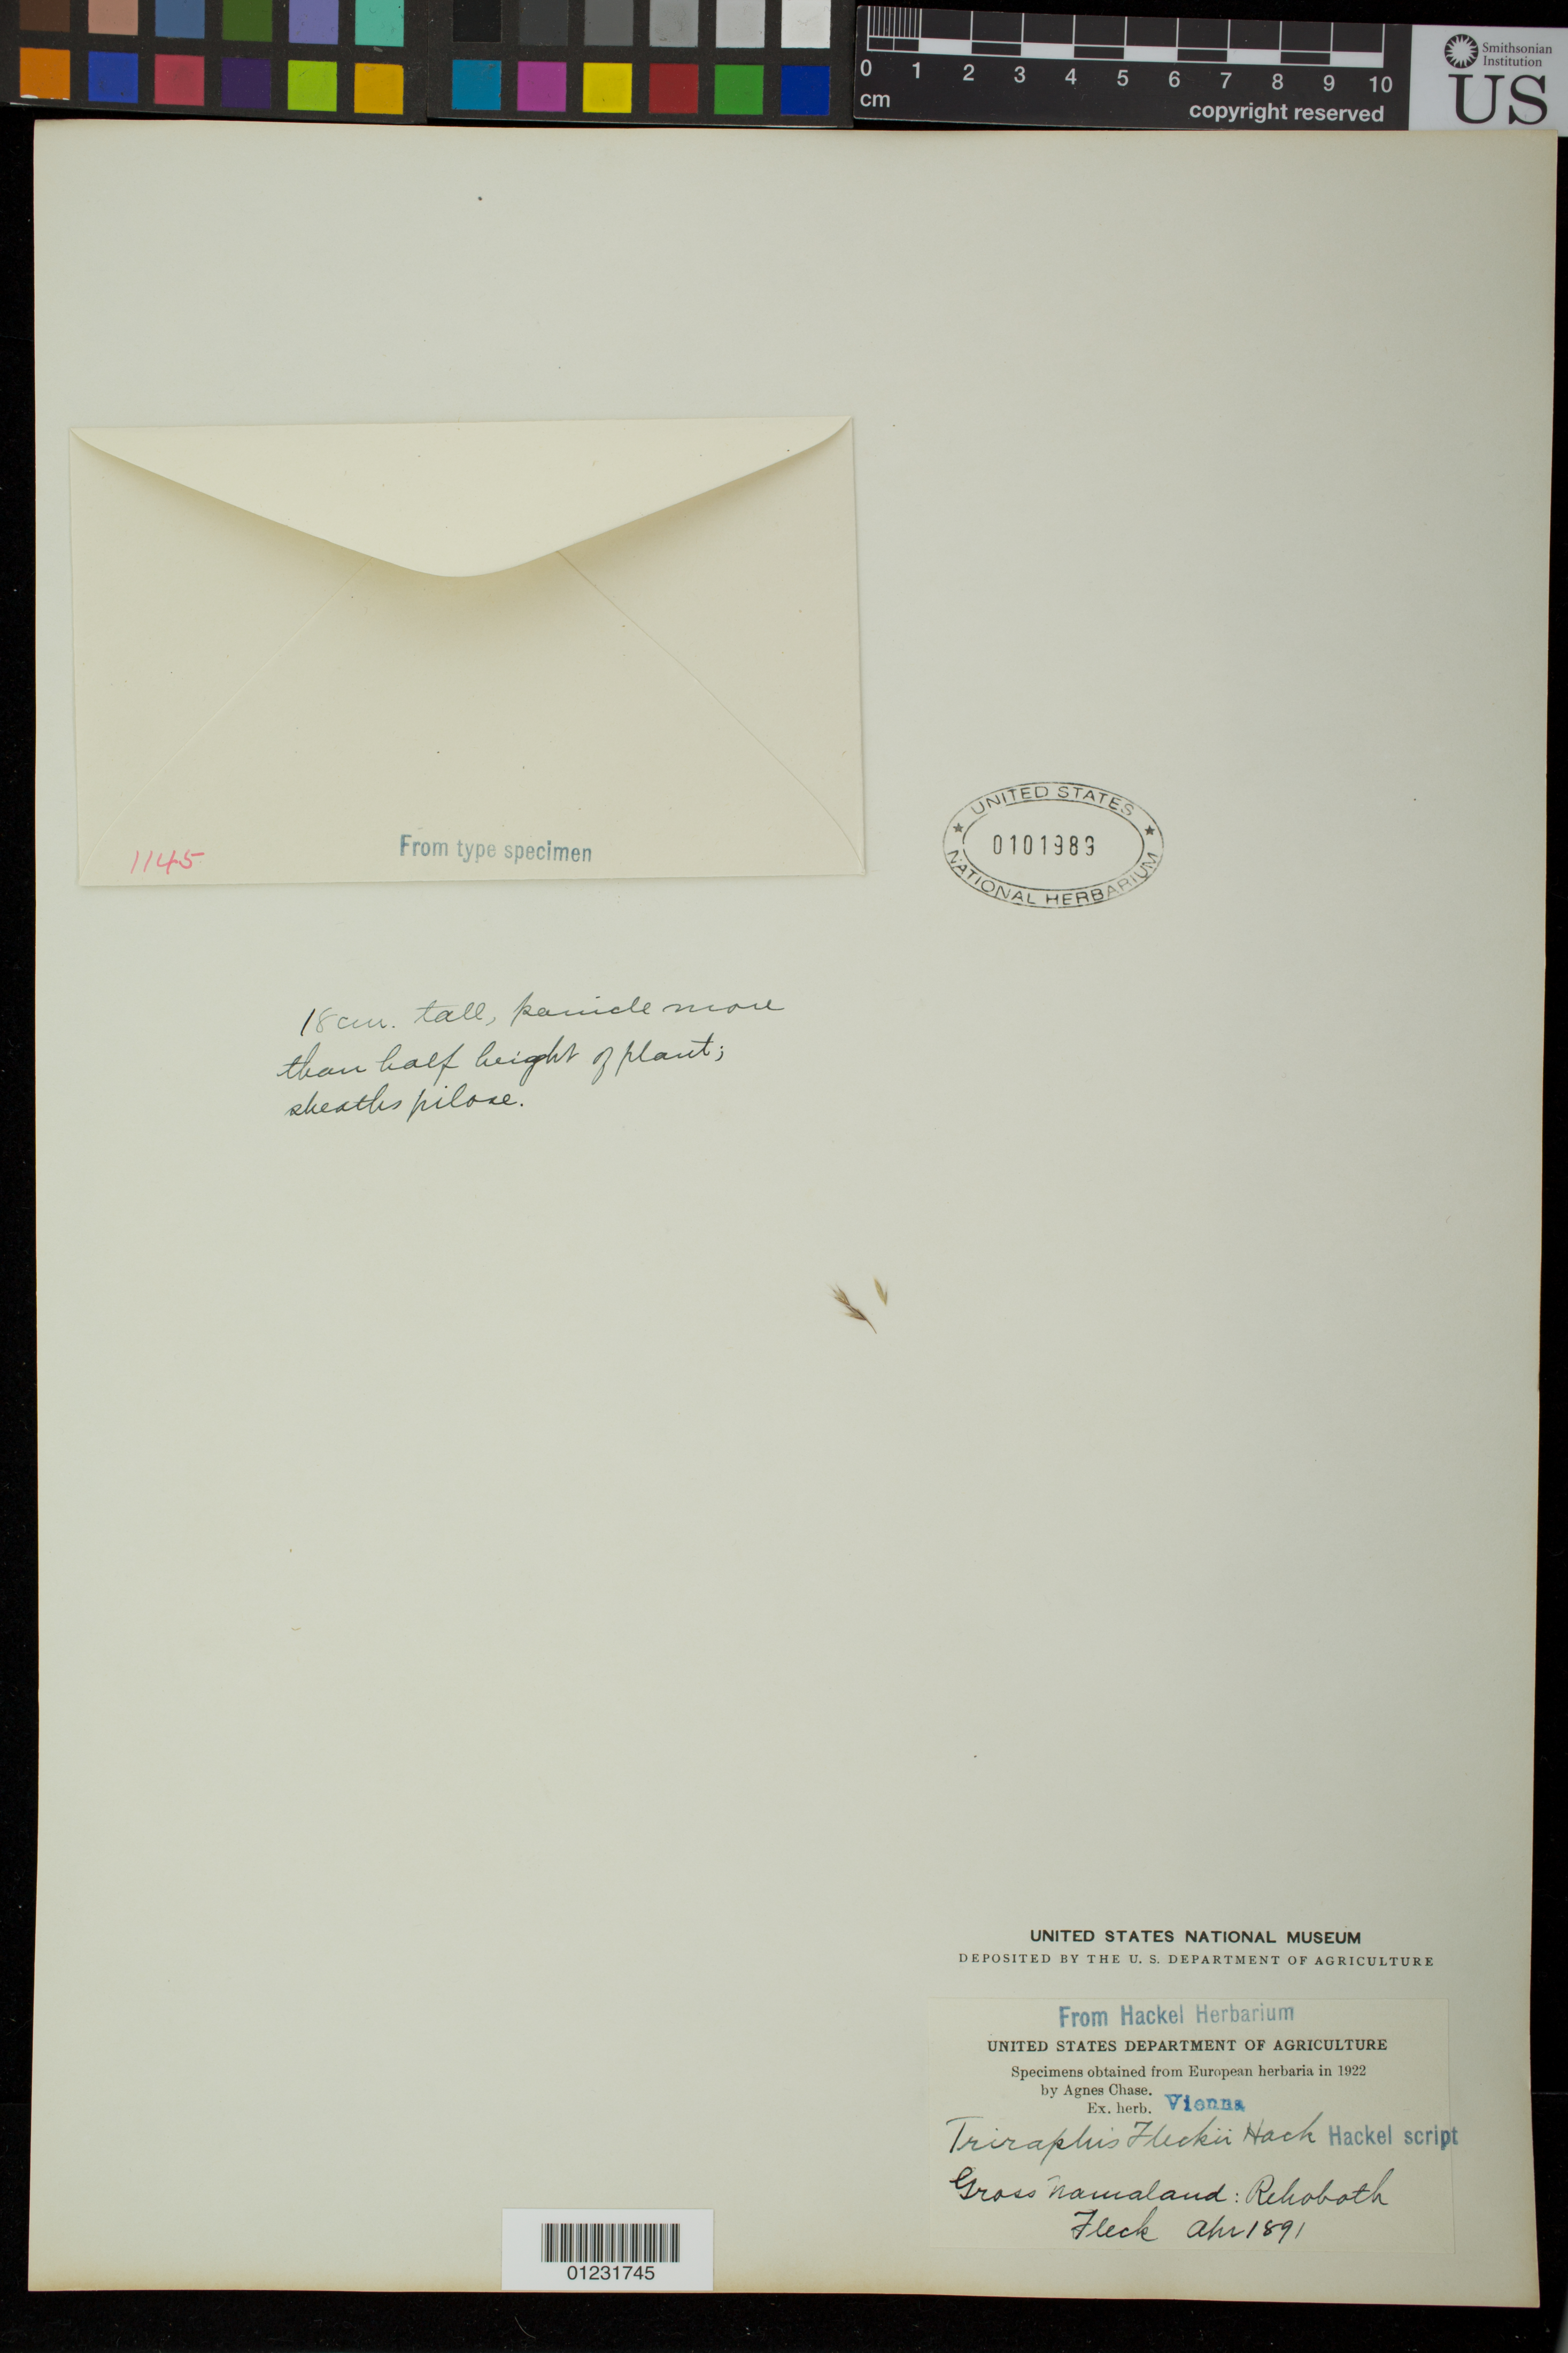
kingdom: Plantae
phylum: Tracheophyta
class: Liliopsida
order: Poales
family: Poaceae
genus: Triraphis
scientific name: Triraphis fleckii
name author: Hack.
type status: Type Collection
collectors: -. Fleck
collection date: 1891-04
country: Namibia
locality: Gross-Namaland, Rehoboth.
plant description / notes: Fragmentary material of type specimen ex herb. Vienna.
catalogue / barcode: US 101989